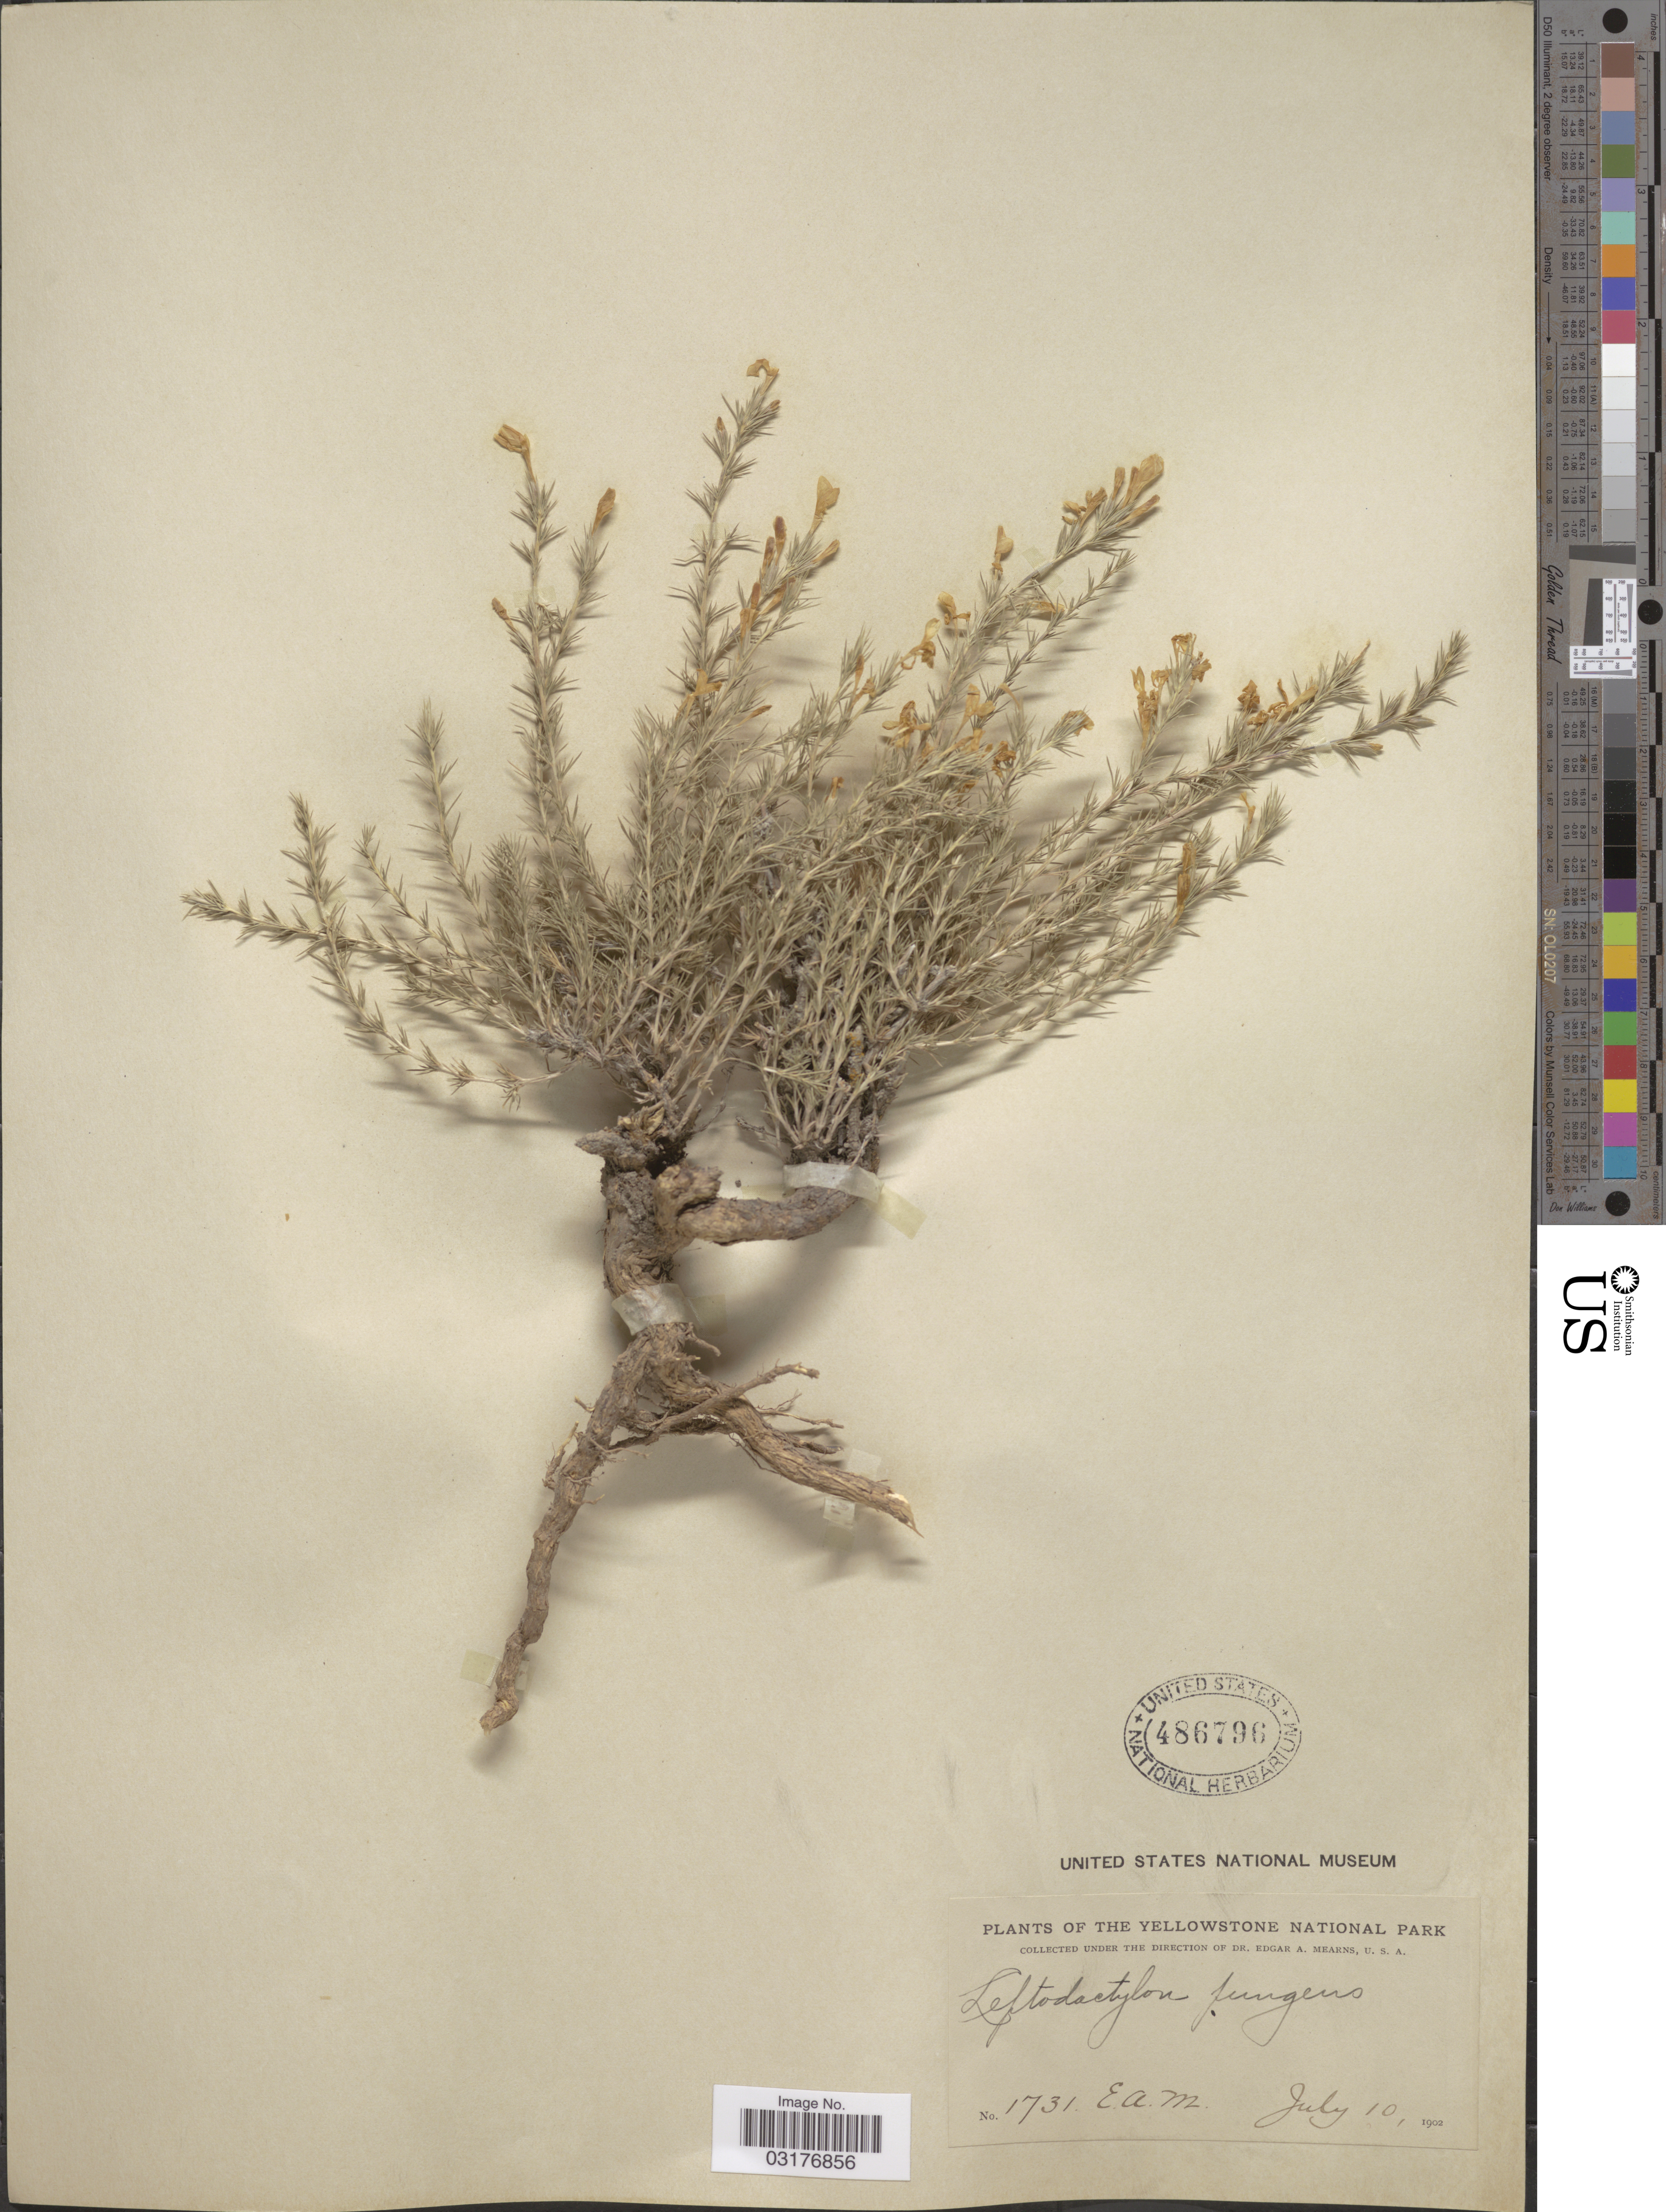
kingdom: Plantae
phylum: Tracheophyta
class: Magnoliopsida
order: Ericales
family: Polemoniaceae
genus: Linanthus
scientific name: Linanthus pungens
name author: (Torr.) J.M. Porter & L.A. Johnson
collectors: E. A. Mearns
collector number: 1731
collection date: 1902-07-10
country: United States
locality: The Yellowstone National Park.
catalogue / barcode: US 486796